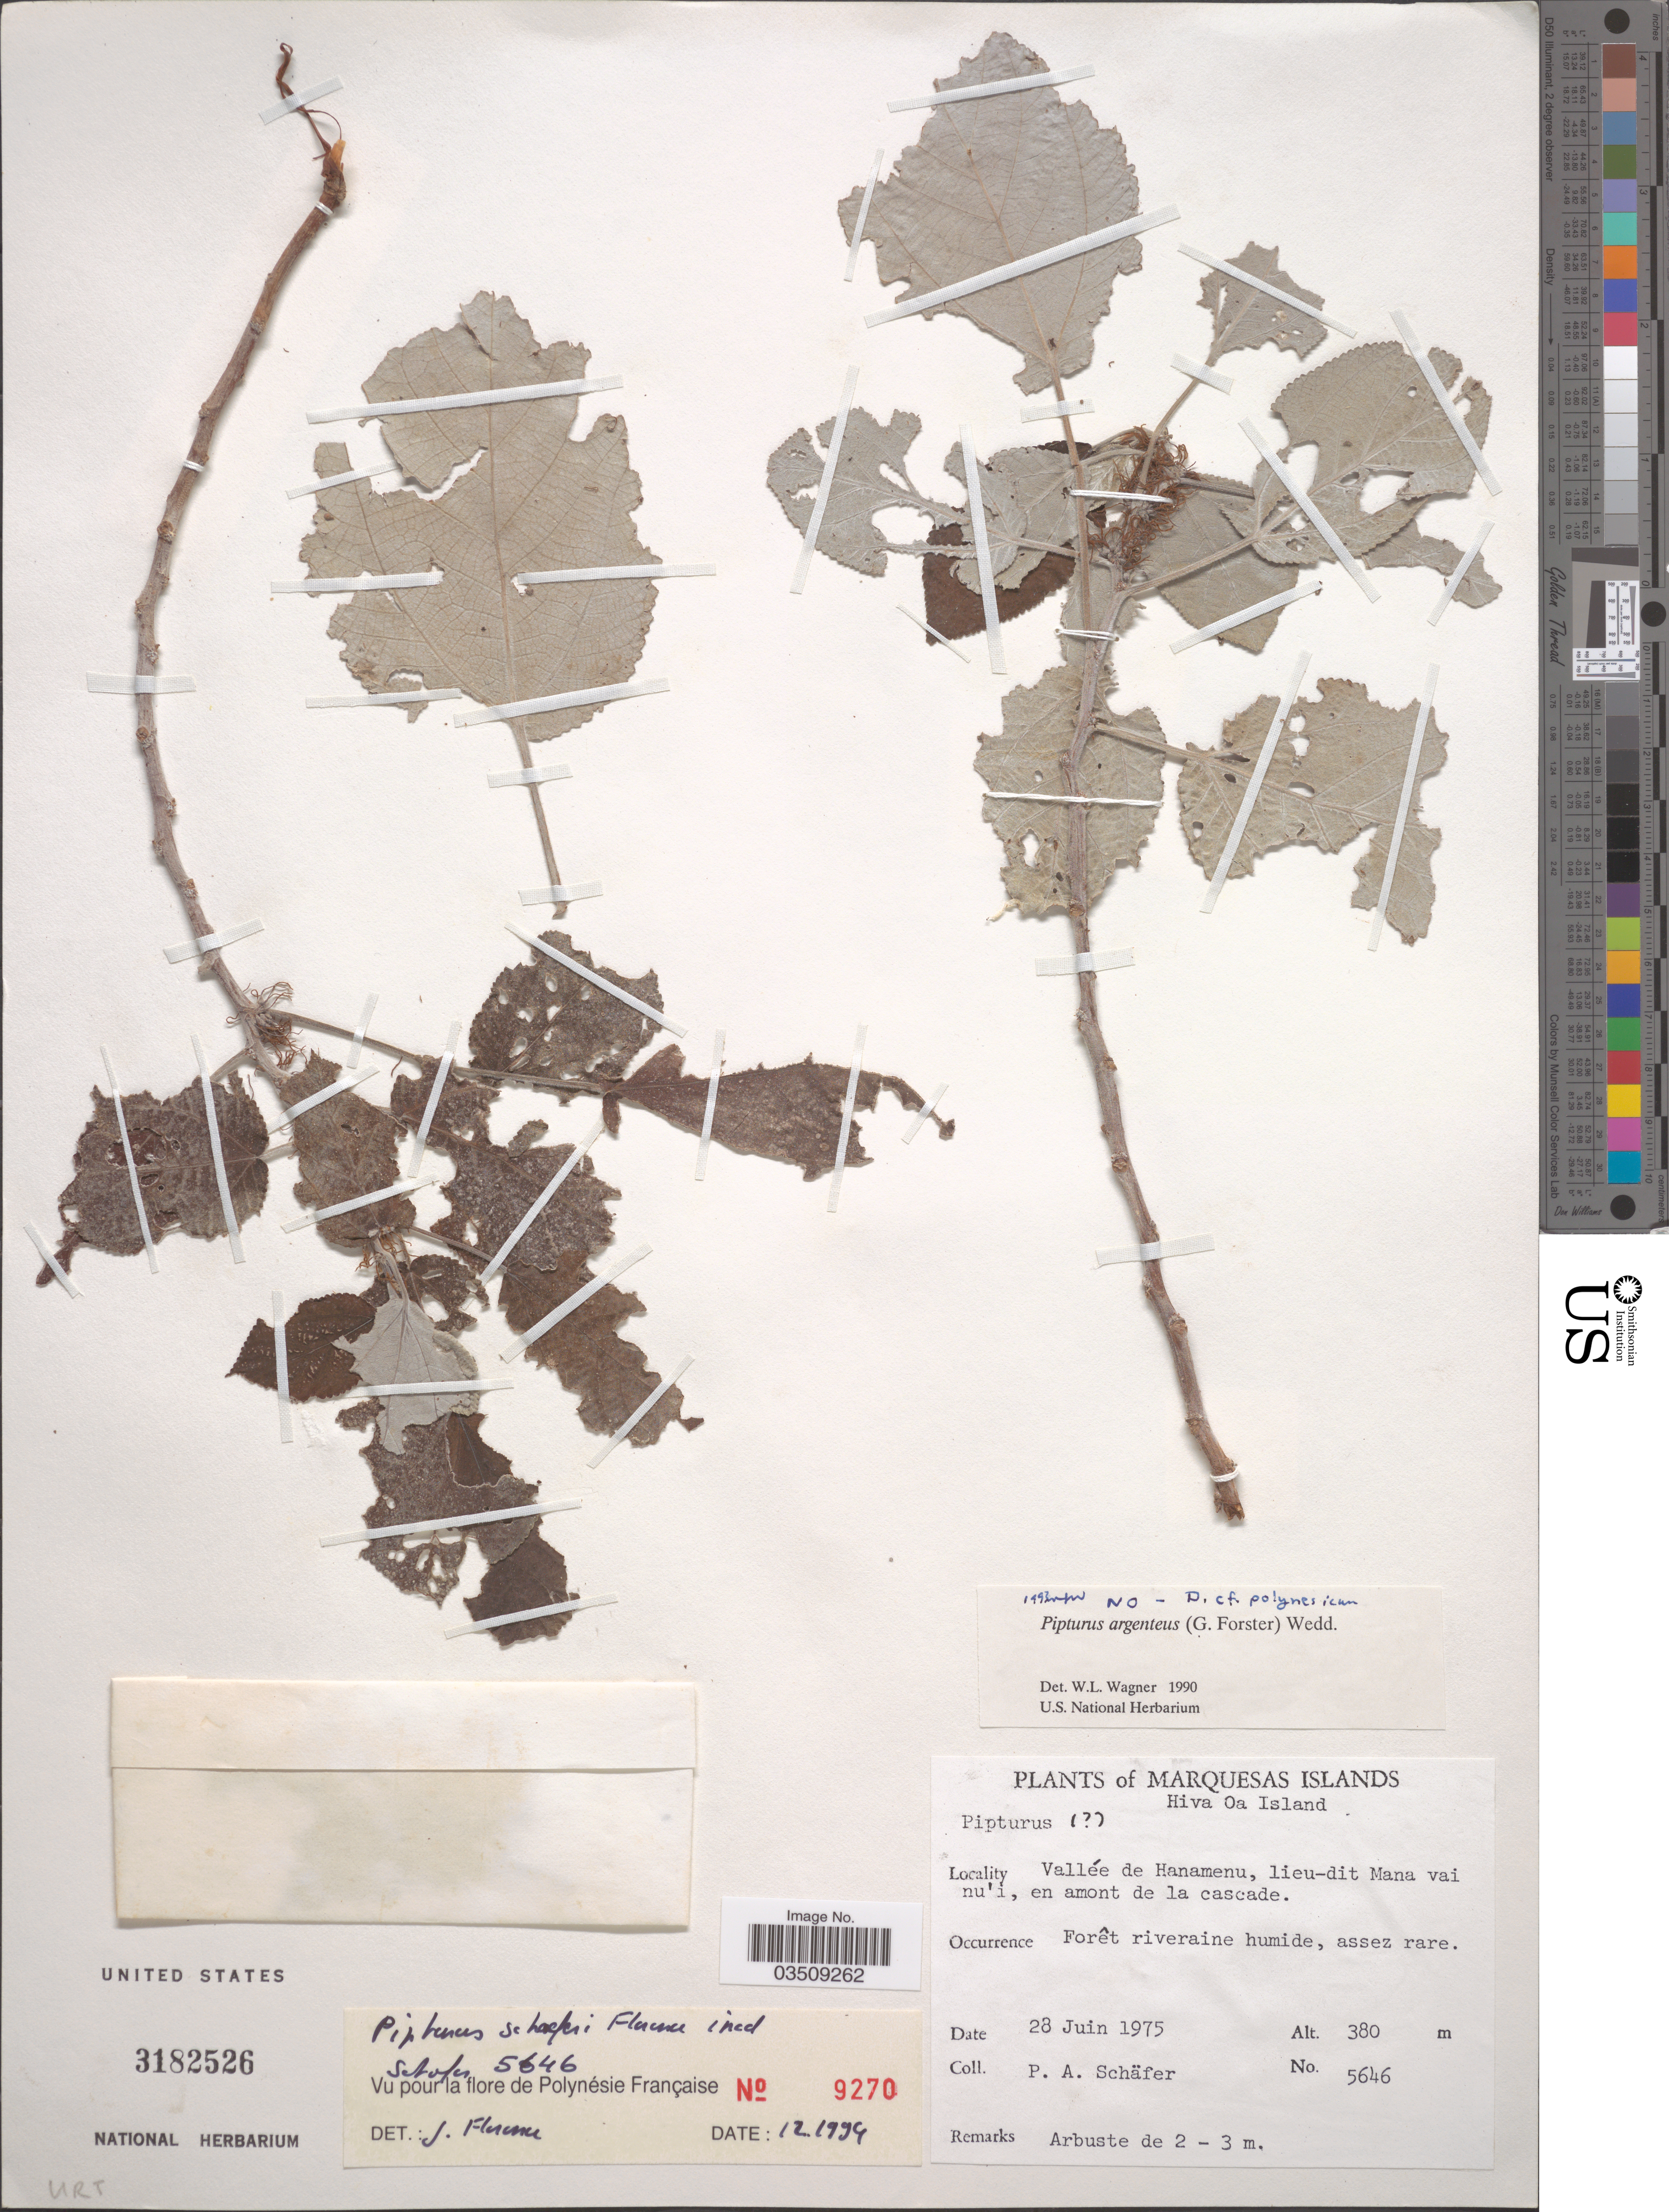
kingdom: Plantae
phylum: Tracheophyta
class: Magnoliopsida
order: Rosales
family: Urticaceae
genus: Pipturus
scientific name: Pipturus polynesicus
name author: Skottsb.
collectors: P. A. Schäfer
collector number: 5646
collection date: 1975-06-28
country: French Polynesia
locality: Marquesas Islands. Hiva Oa Island. Vallée de Hanamenu, lieu-dit Mana vai nu'i, en amont de la cascade.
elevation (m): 380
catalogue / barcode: US 3182526